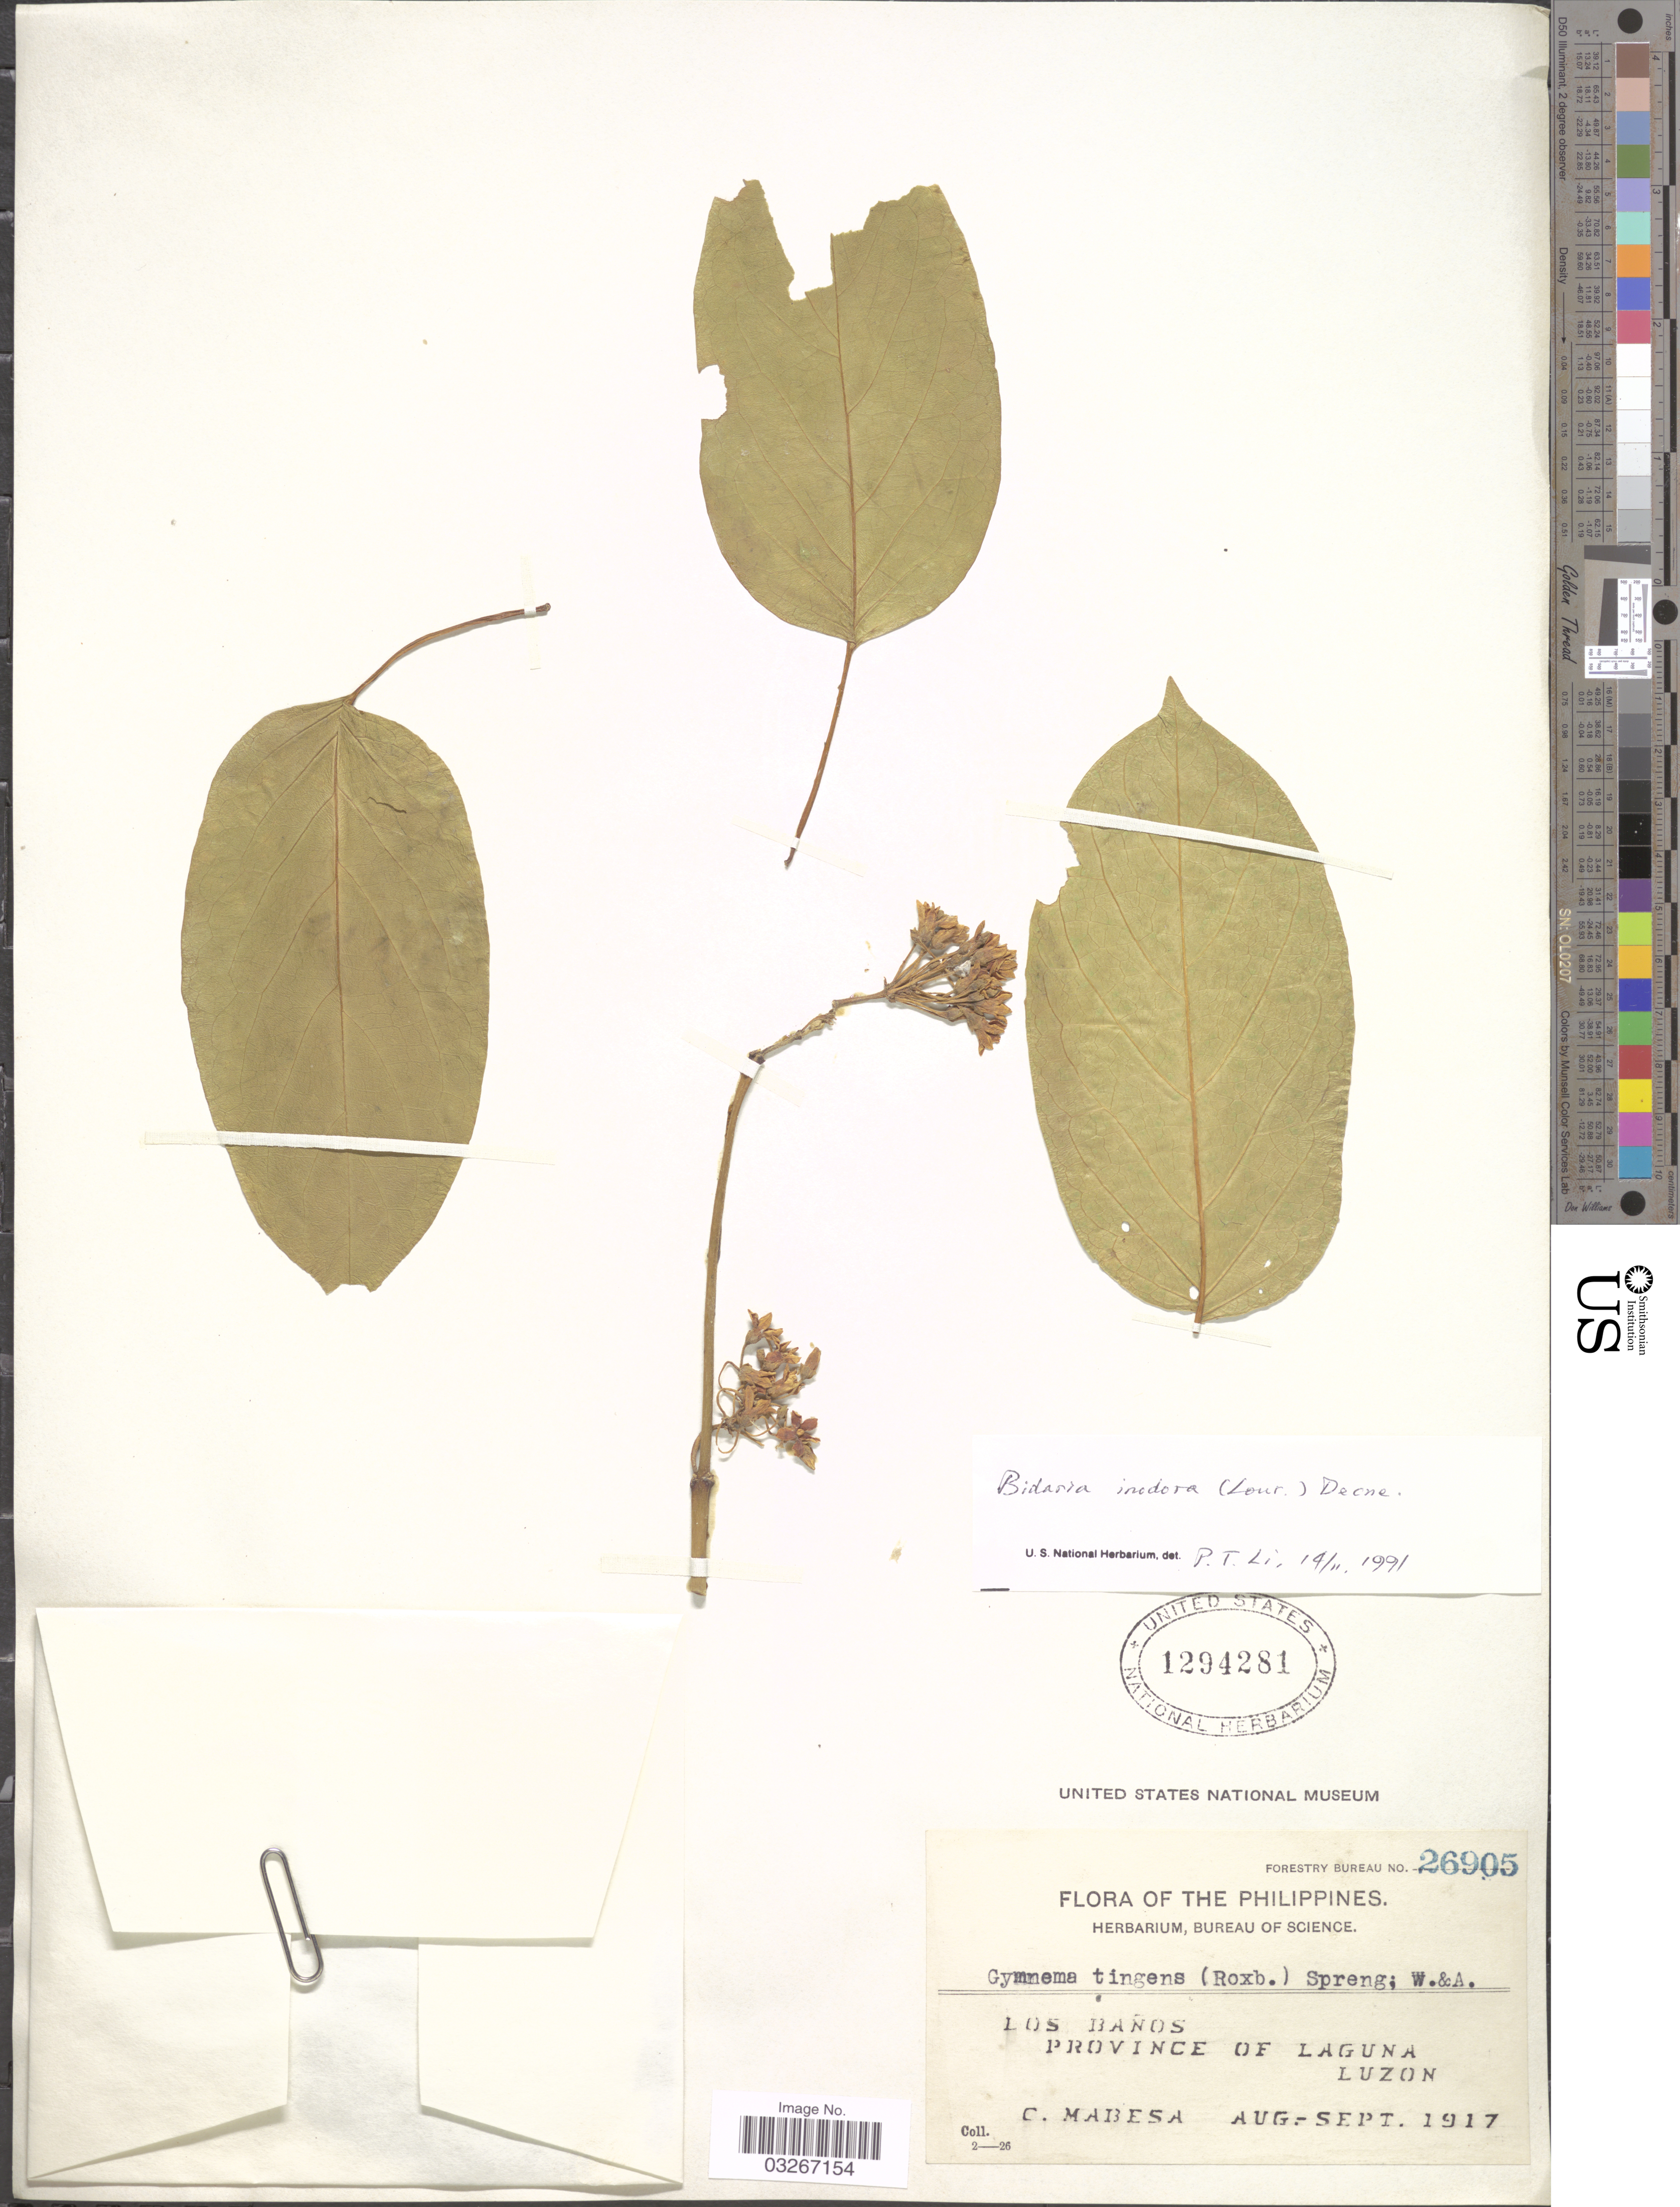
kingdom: Plantae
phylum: Tracheophyta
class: Magnoliopsida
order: Gentianales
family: Apocynaceae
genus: Gymnema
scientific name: Gymnema tingens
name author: (Roxb.) Wight & Arn.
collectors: C. Mabesa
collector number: Forestry Bureau 26905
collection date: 1917-08/1917-09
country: Philippines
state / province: Calabarzon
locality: Los Baños. Province of Laguna. Luzon.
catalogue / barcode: US 1294281